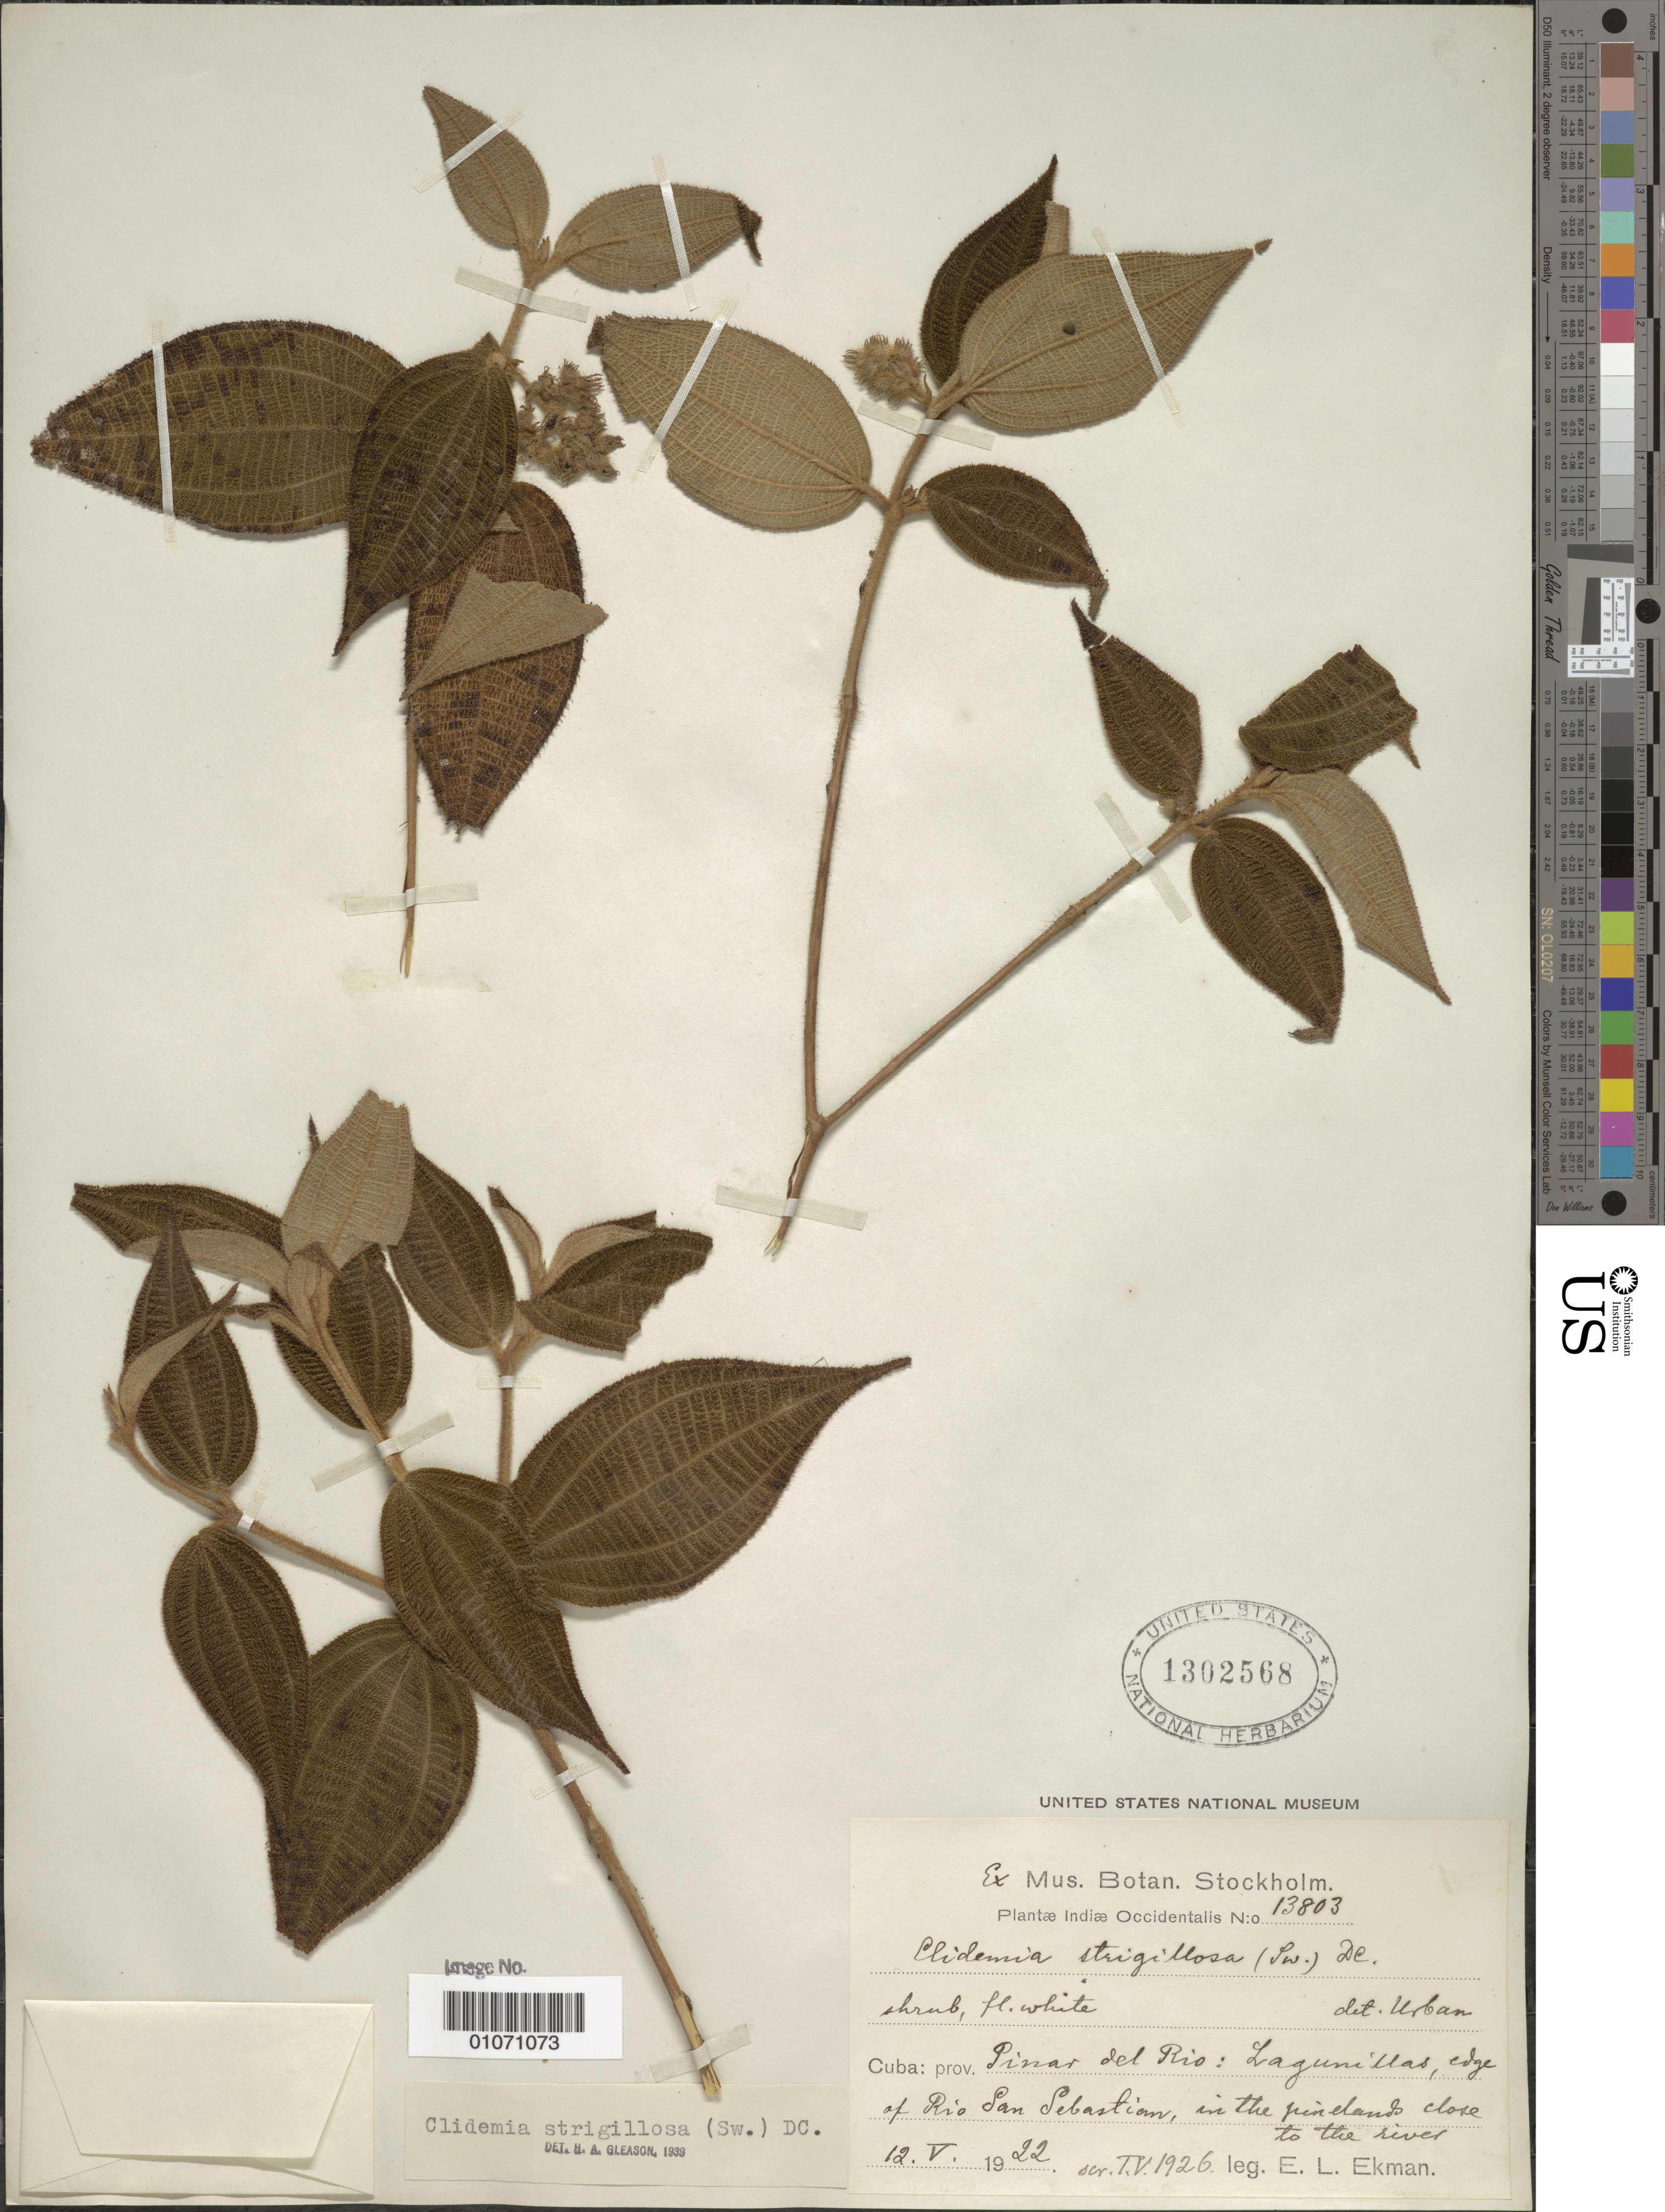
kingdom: Plantae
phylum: Tracheophyta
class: Magnoliopsida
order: Myrtales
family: Melastomataceae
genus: Clidemia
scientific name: Clidemia strigillosa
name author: (Sw.) DC.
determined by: Gleason, H. A.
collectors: E. L. Ekman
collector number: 13803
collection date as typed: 12 May 1922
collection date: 1922-05-12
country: Cuba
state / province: Pinar del Rio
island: Cuba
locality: Lagunillas, edge of Rio San Sebastian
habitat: Pinelands close to the river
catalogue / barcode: US 1302568